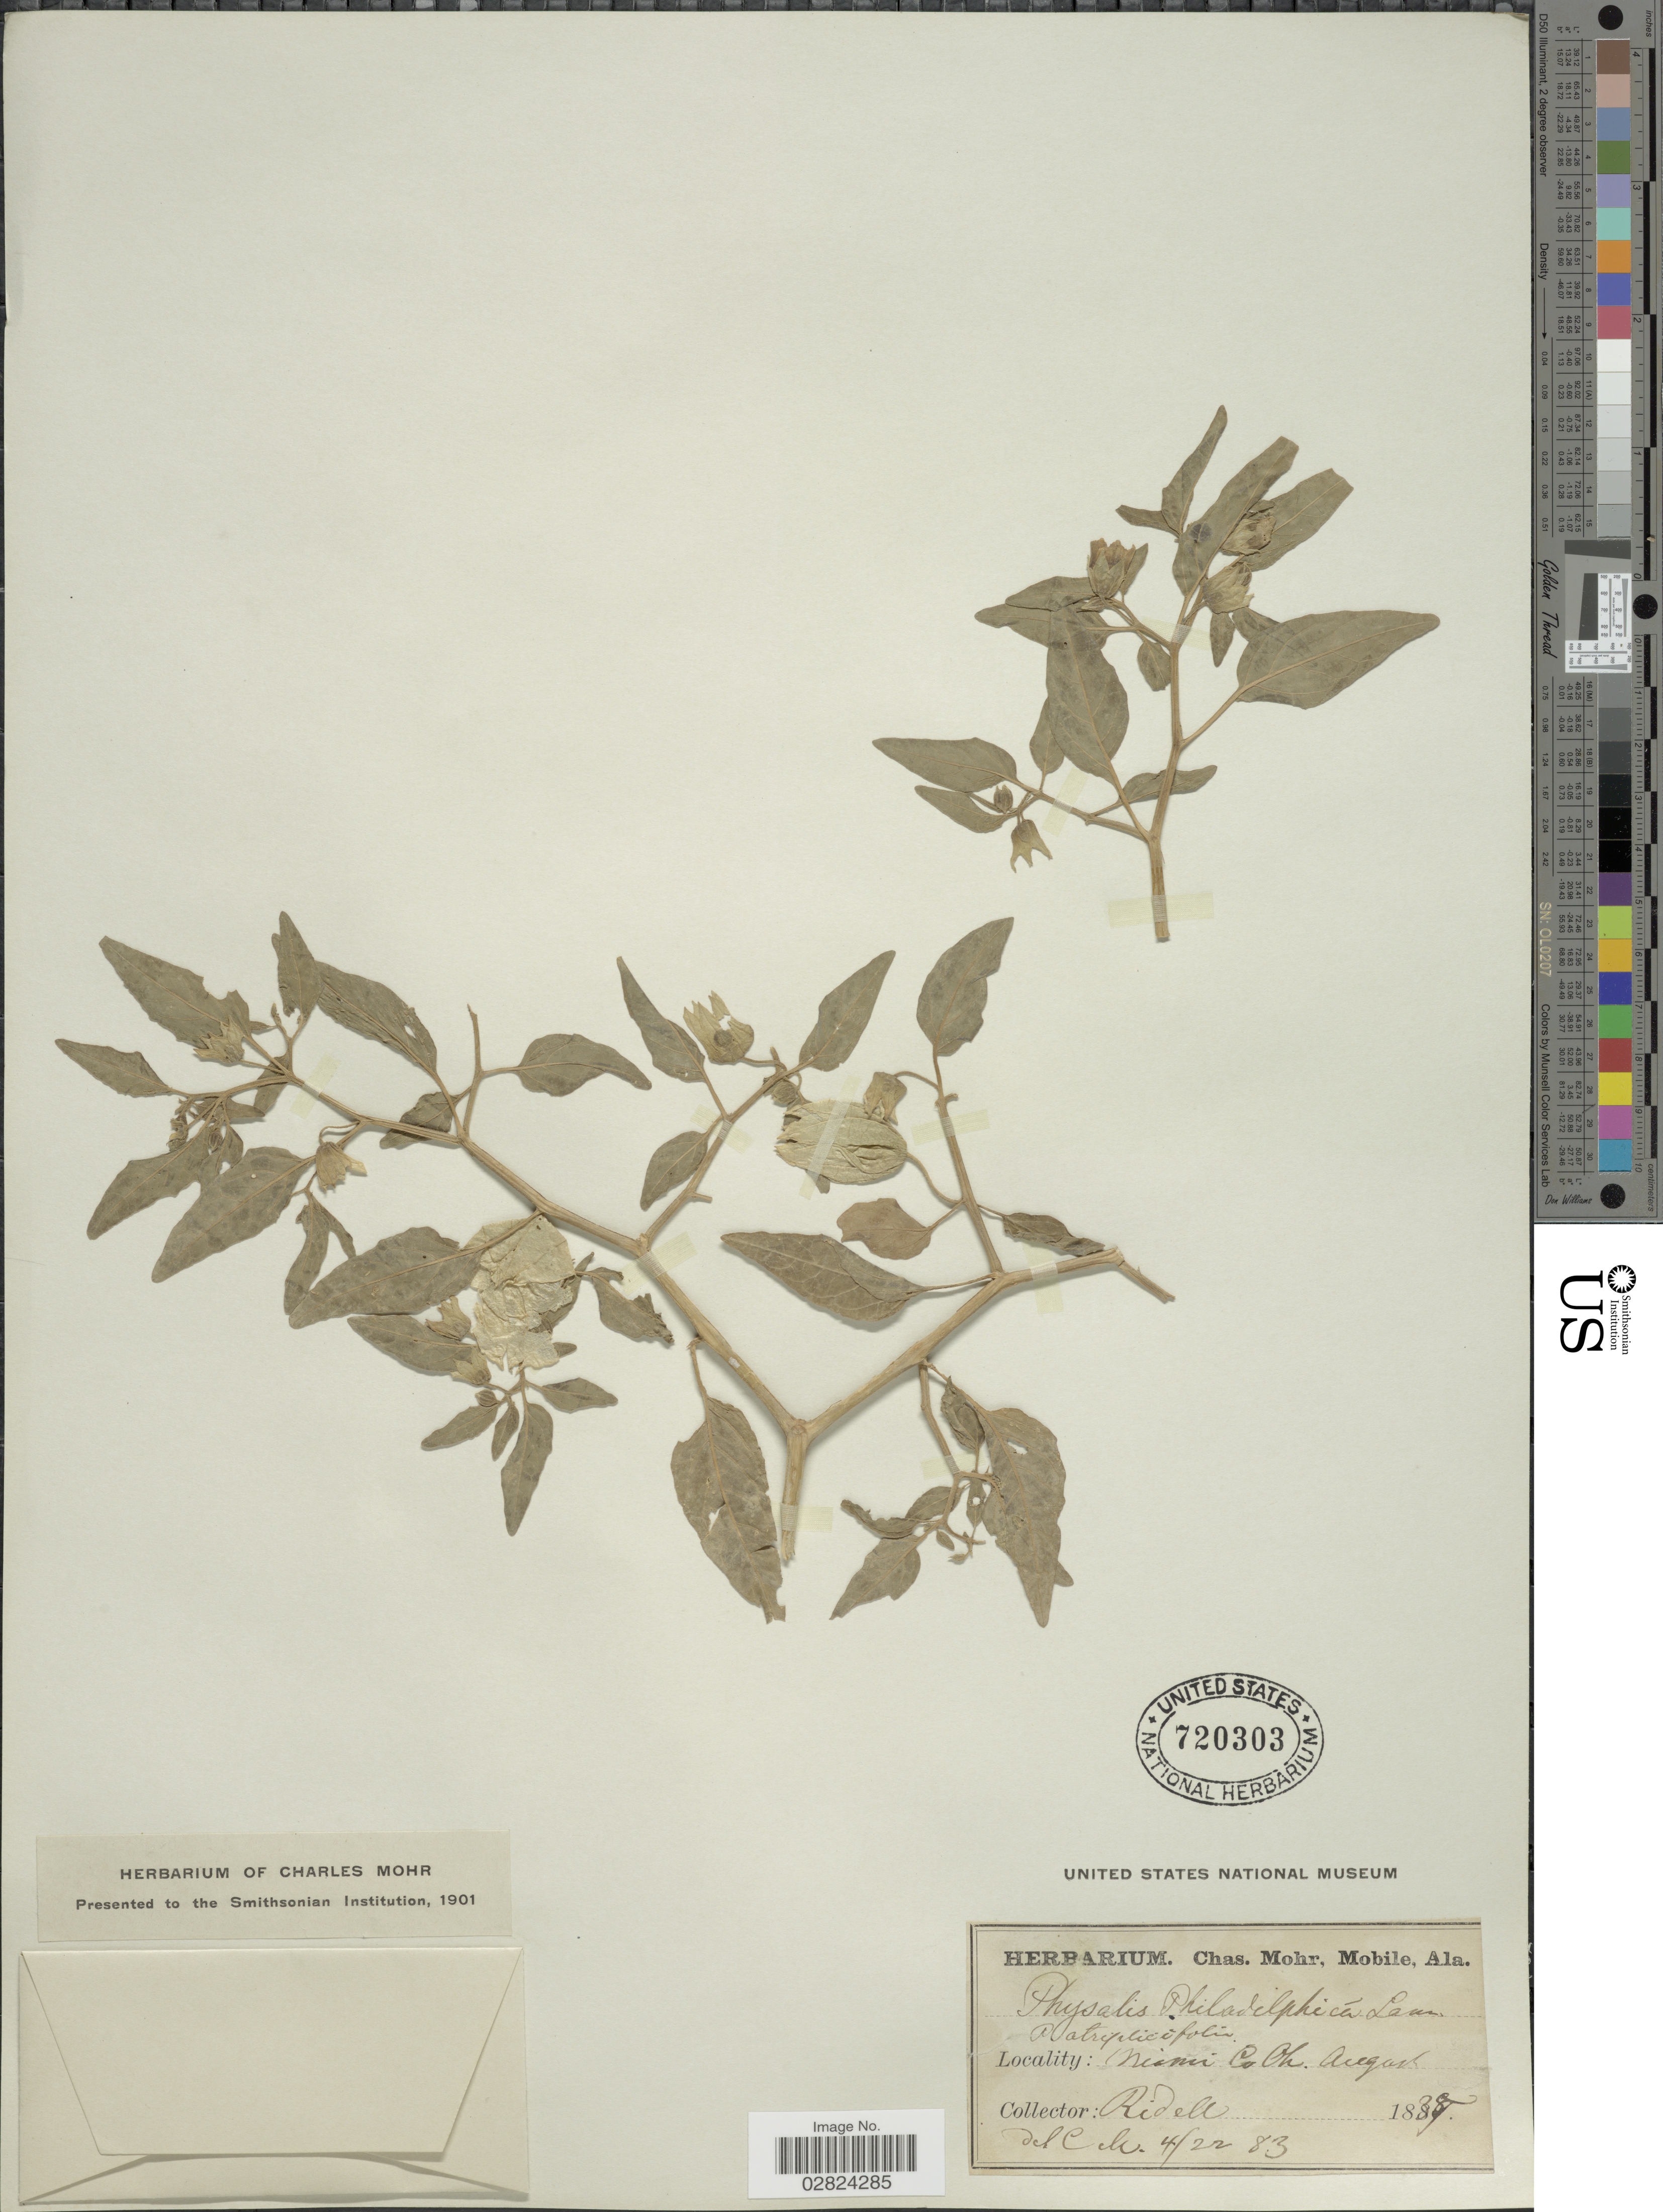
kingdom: Plantae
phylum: Tracheophyta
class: Magnoliopsida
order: Solanales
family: Solanaceae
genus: Physalis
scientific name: Physalis subglabrata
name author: Mack. & Bush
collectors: -. Ridell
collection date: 1837-08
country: United States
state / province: Ohio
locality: Miami Co. Oh.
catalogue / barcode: US 720303